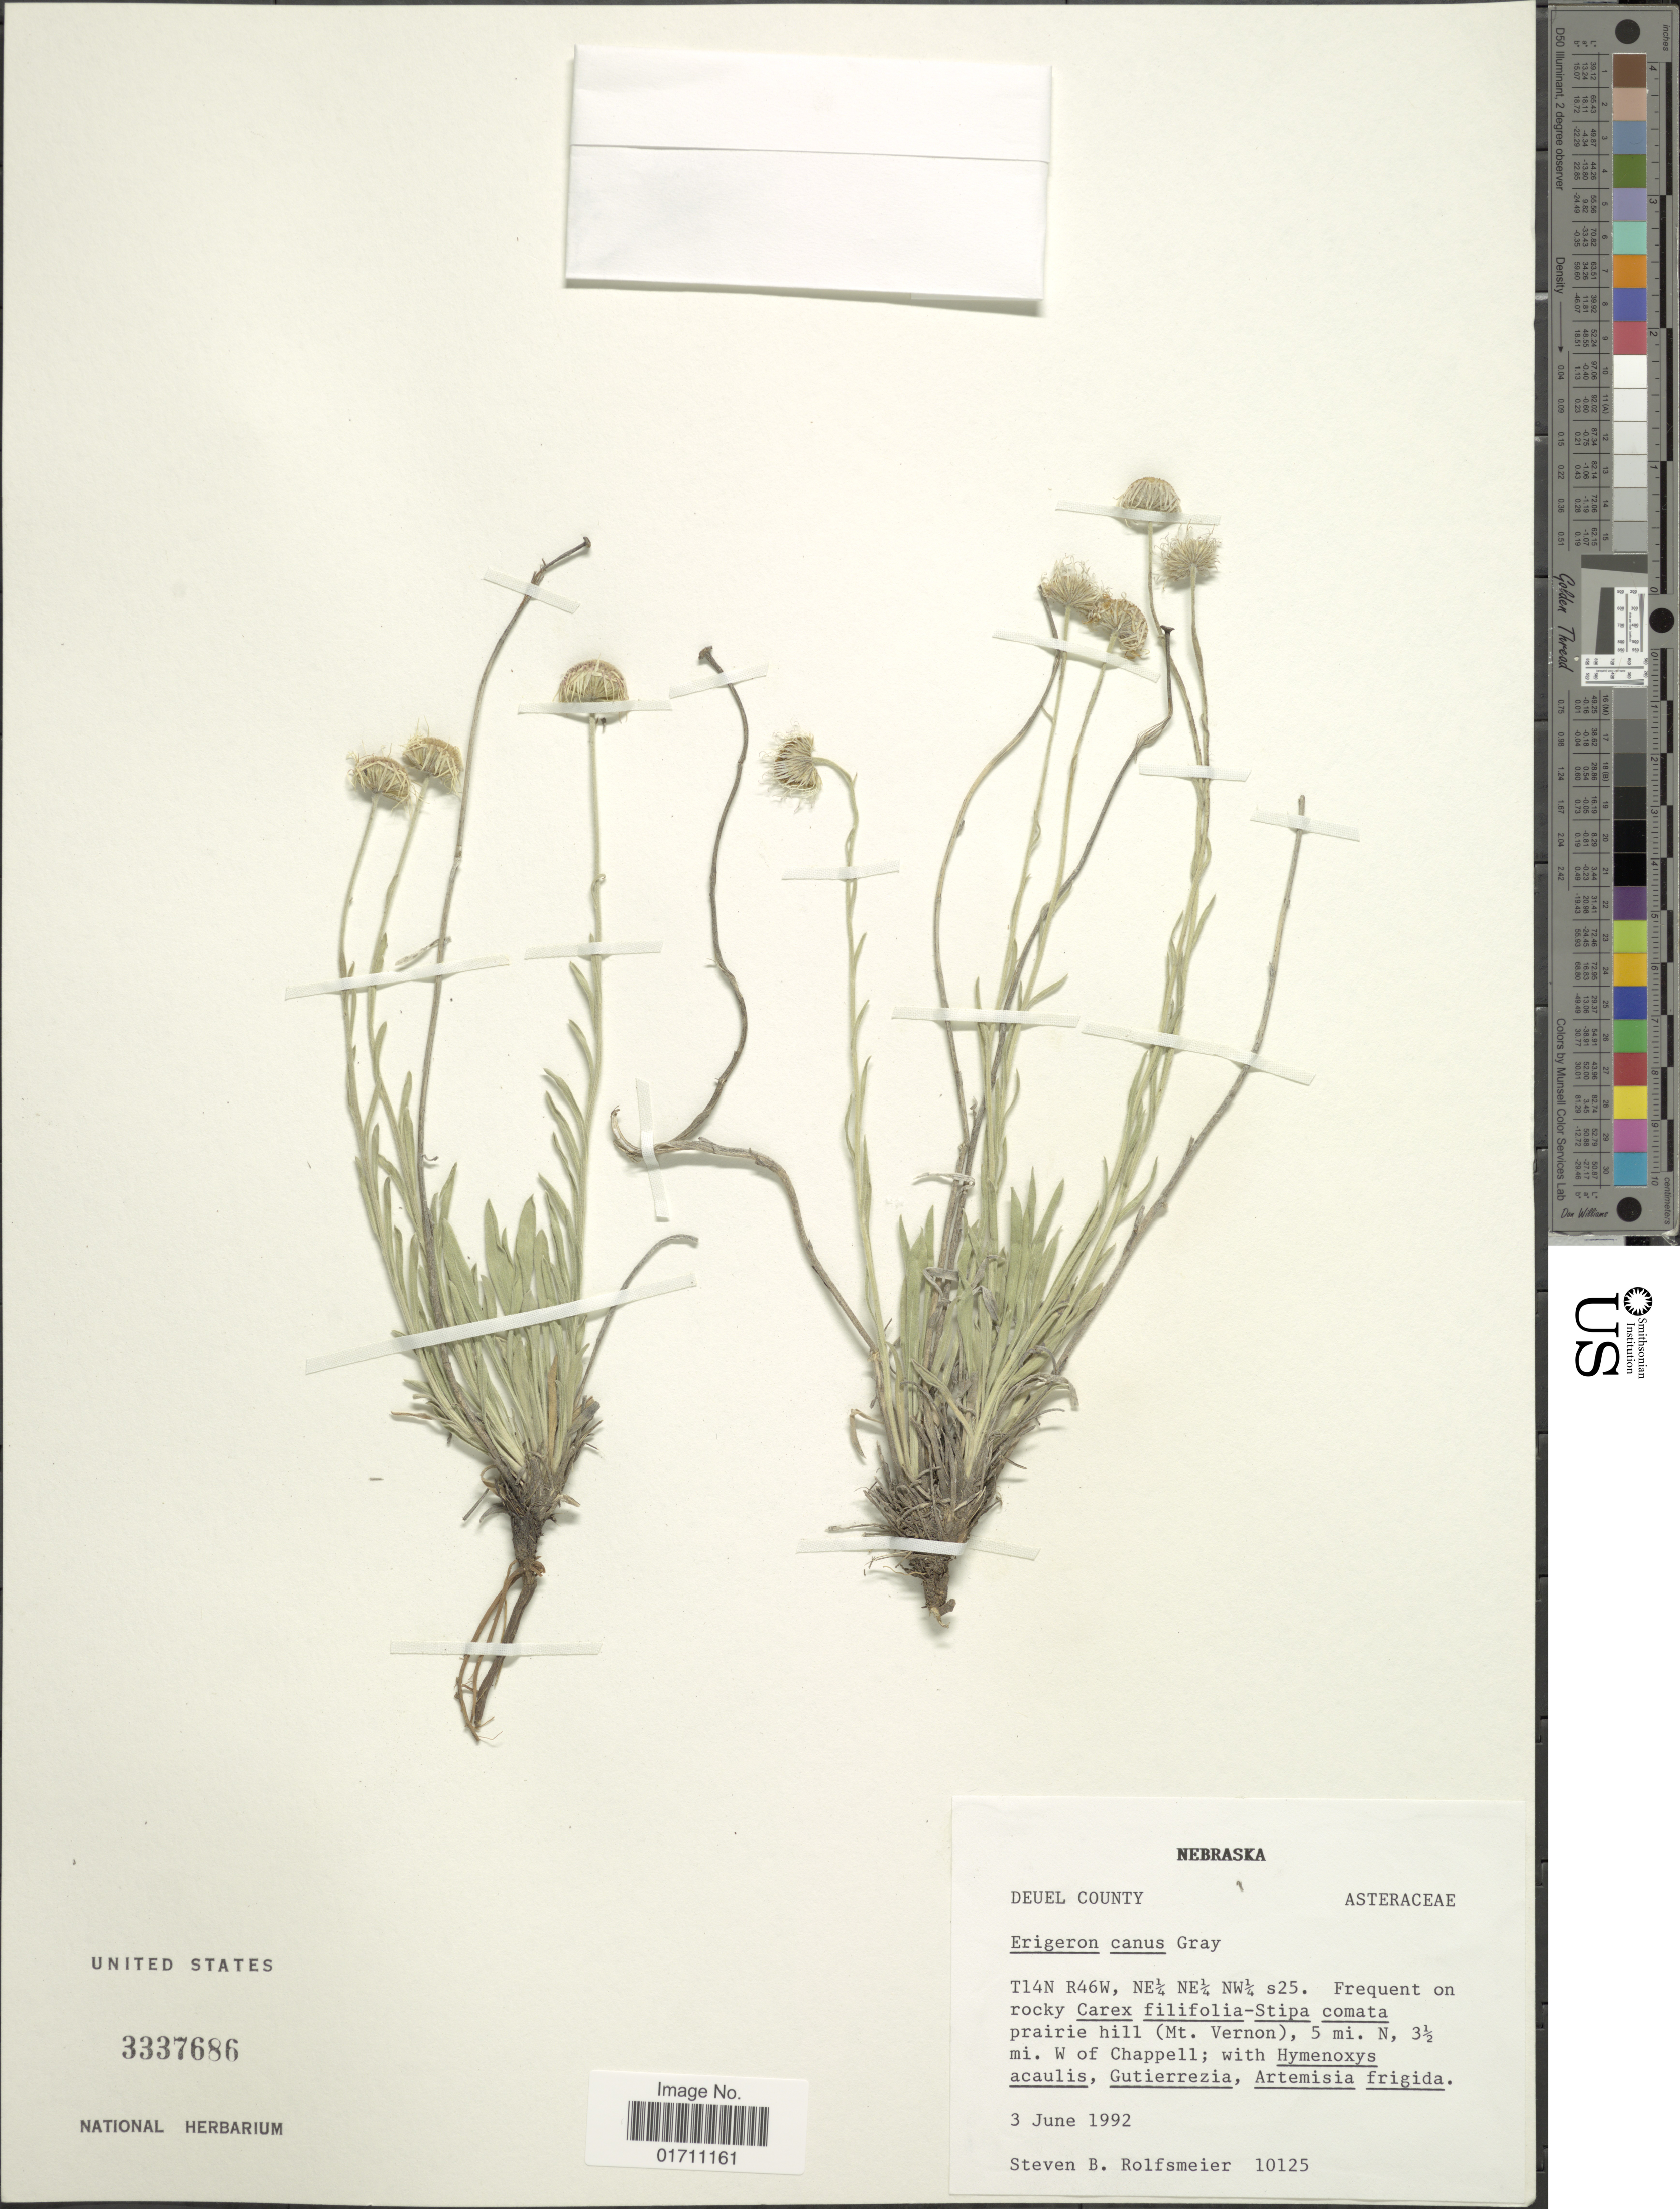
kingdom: Plantae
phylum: Tracheophyta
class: Magnoliopsida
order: Asterales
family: Asteraceae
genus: Erigeron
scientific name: Erigeron canus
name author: A. Gray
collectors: S. Rolfsmeier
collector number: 10125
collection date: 1992-06-03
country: United States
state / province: Nebraska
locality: Deuel County, T14N R46W, NE¼ NE ¼ NW¼ s25. Frequent on rocky Carex filifolia-Stipa comata prairie hill (Mt. Vernon), 5 mi. N, 3½ mi W of Chappell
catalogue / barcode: US 3337686